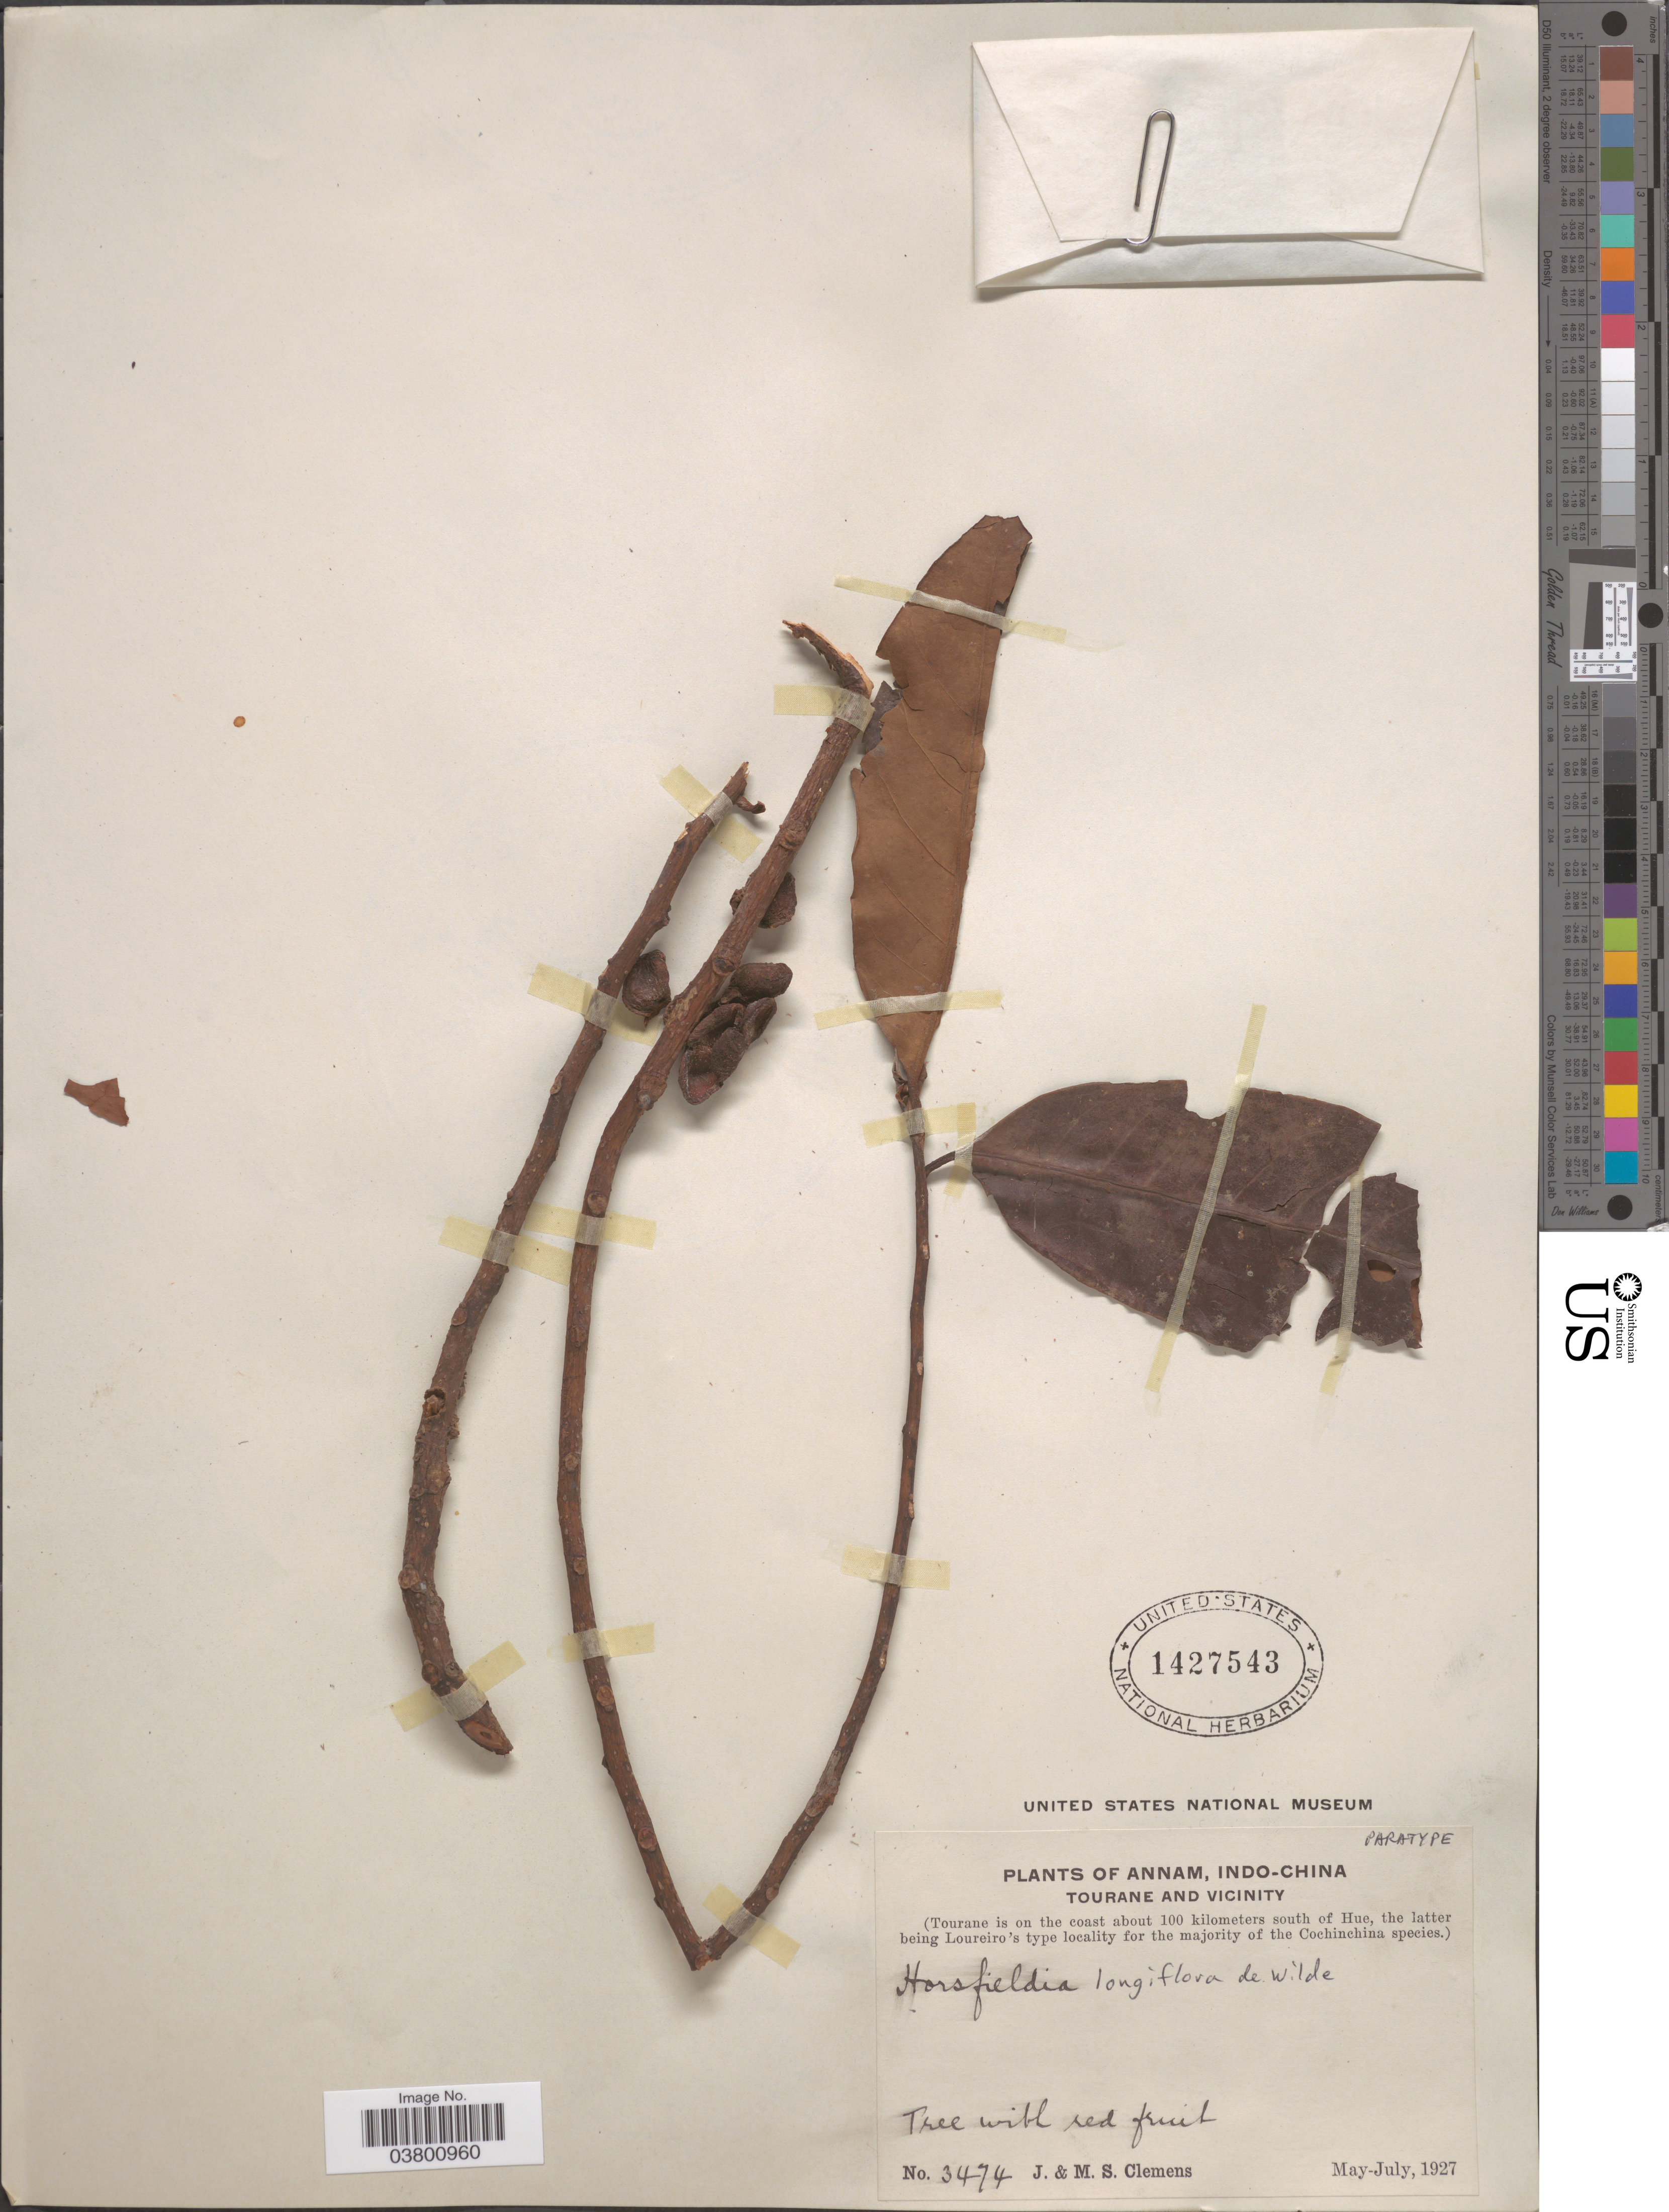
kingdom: Plantae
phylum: Tracheophyta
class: Magnoliopsida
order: Magnoliales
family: Myristicaceae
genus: Horsfieldia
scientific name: Horsfieldia longiflora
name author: W.J. de Wilde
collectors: J. Clemens & M. S. Clemens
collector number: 3474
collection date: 1927-05/1927-07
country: Vietnam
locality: Annam, Indo-China. Tourane and vicinity. (Tourane is on the coast about 100 kilometers south of Hue).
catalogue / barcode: US 1427543